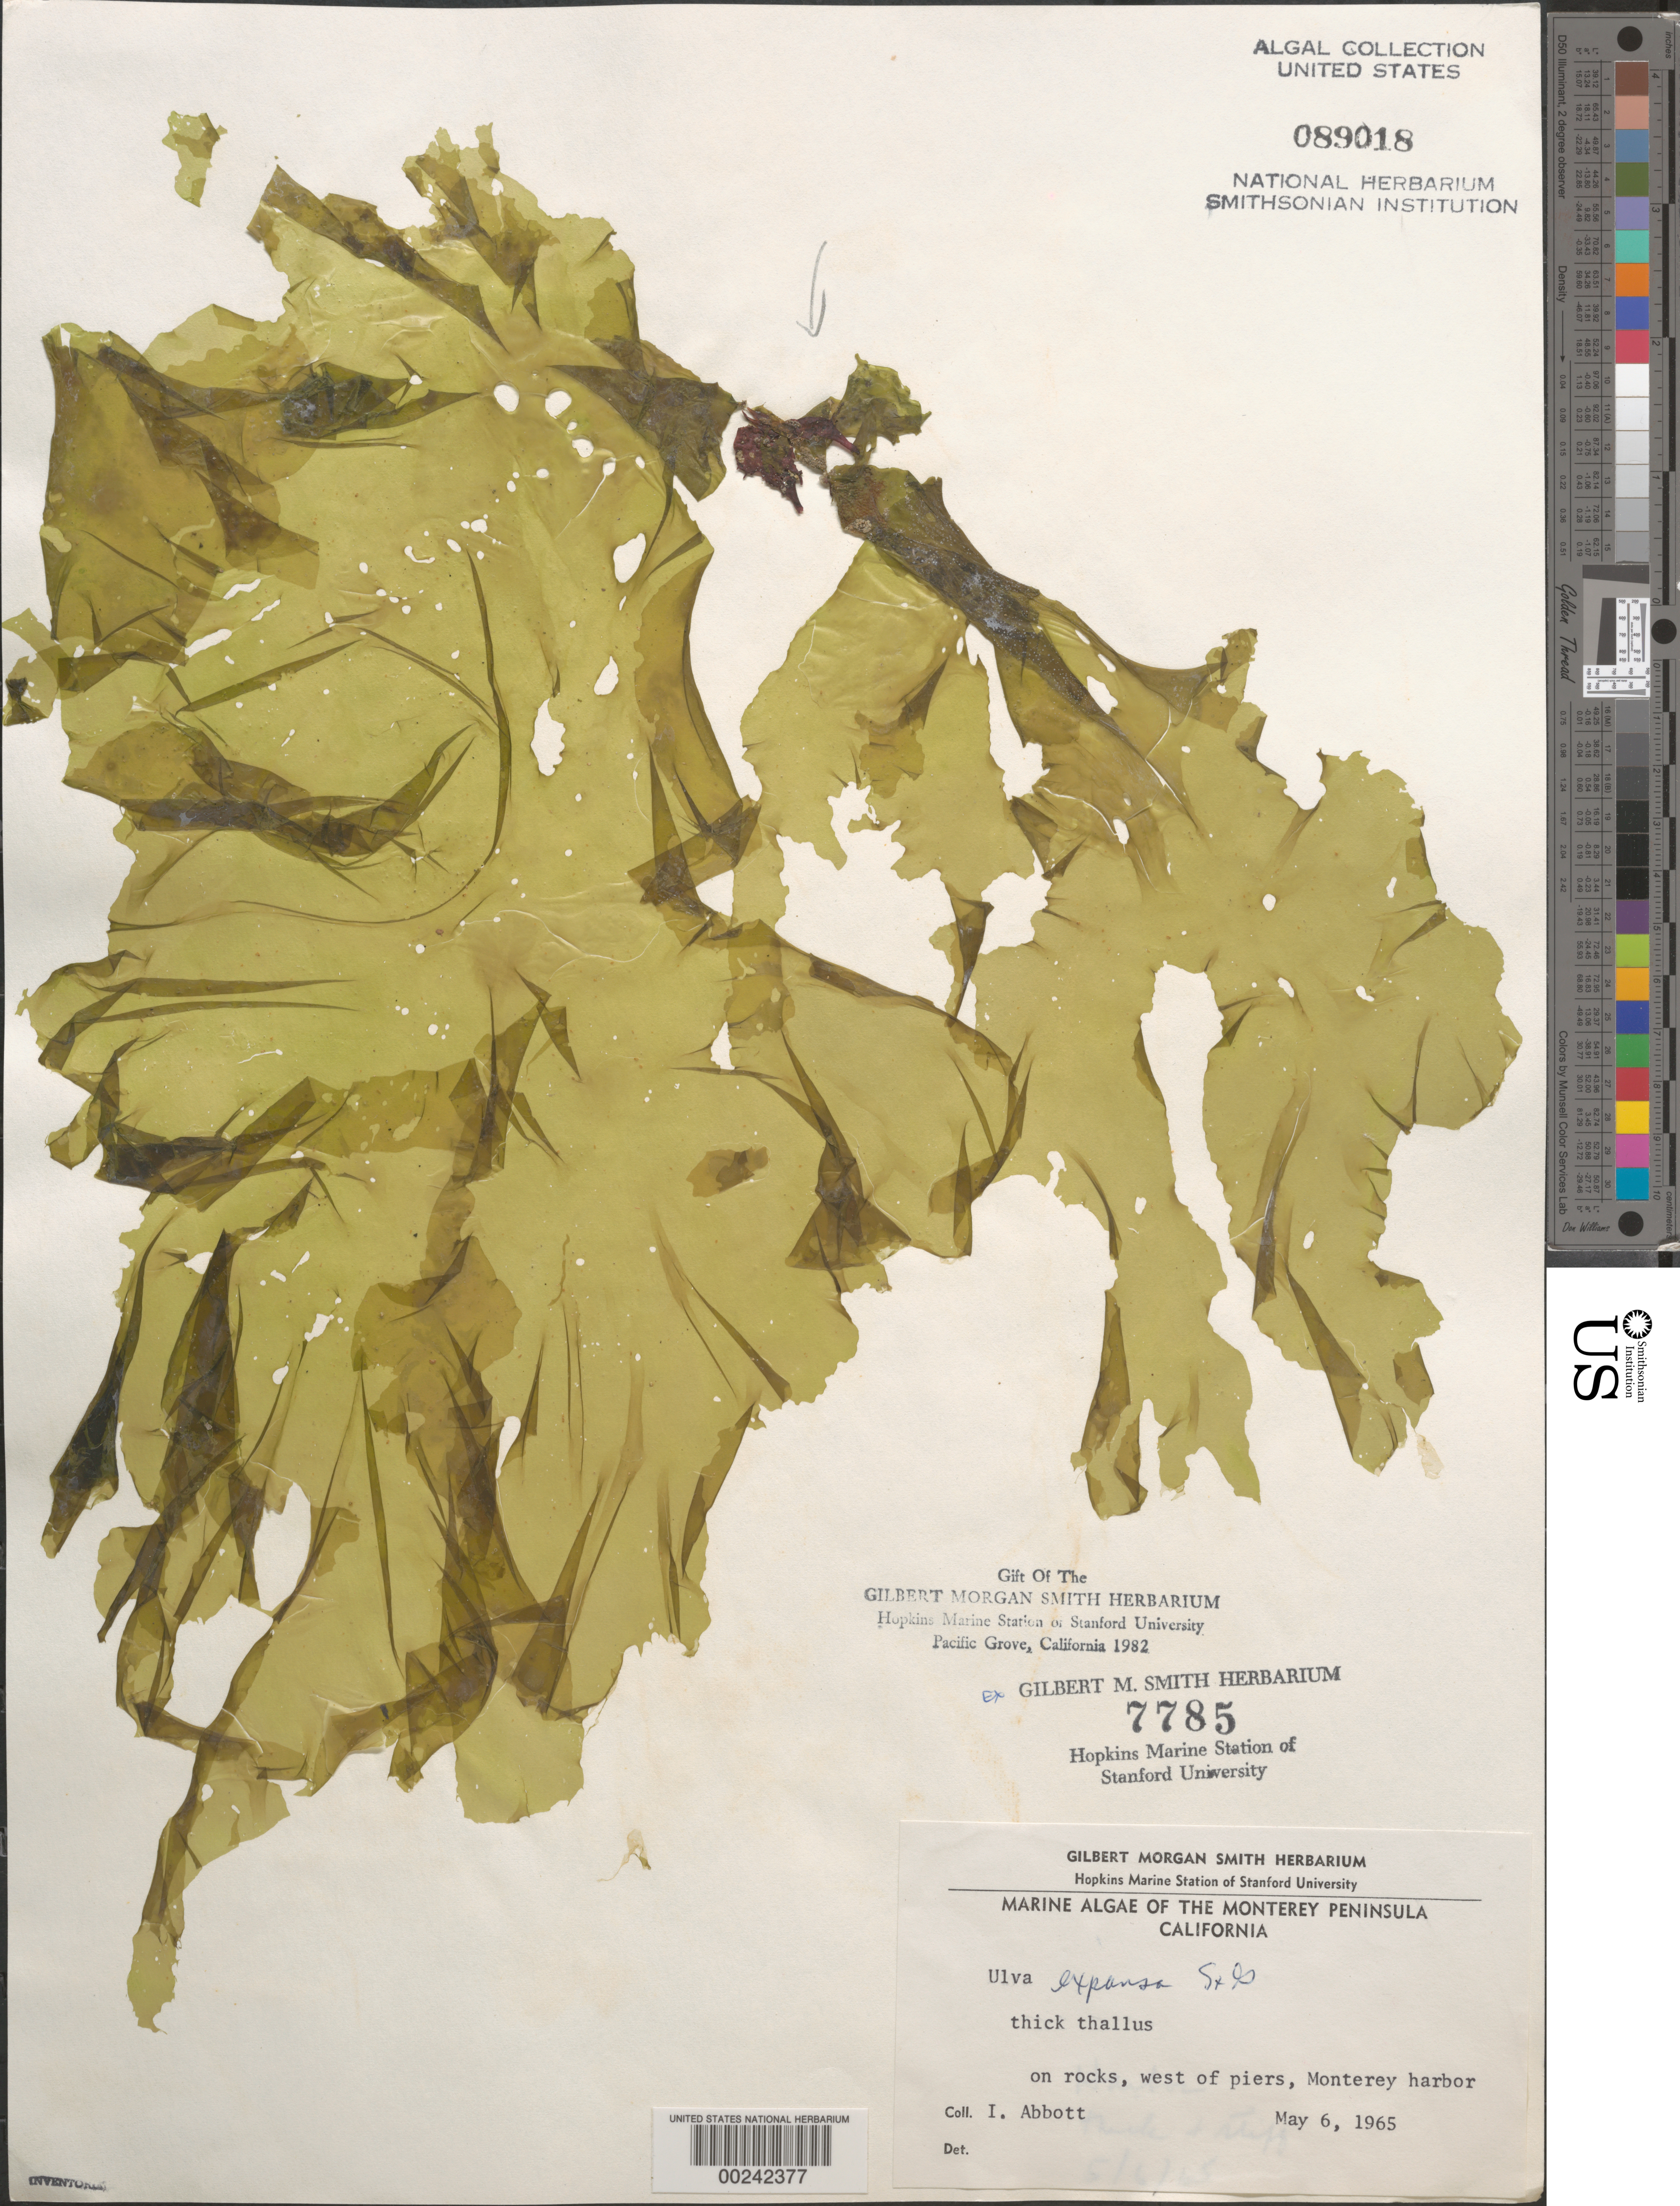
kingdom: Plantae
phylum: Chlorophyta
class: Ulvophyceae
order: Ulvales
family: Ulvaceae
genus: Ulva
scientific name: Ulva expansa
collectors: I. A. Abbott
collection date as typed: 06 May 1965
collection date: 1965-05-06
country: United States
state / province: California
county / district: Monterey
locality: Monterey Harbor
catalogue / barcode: US 89018